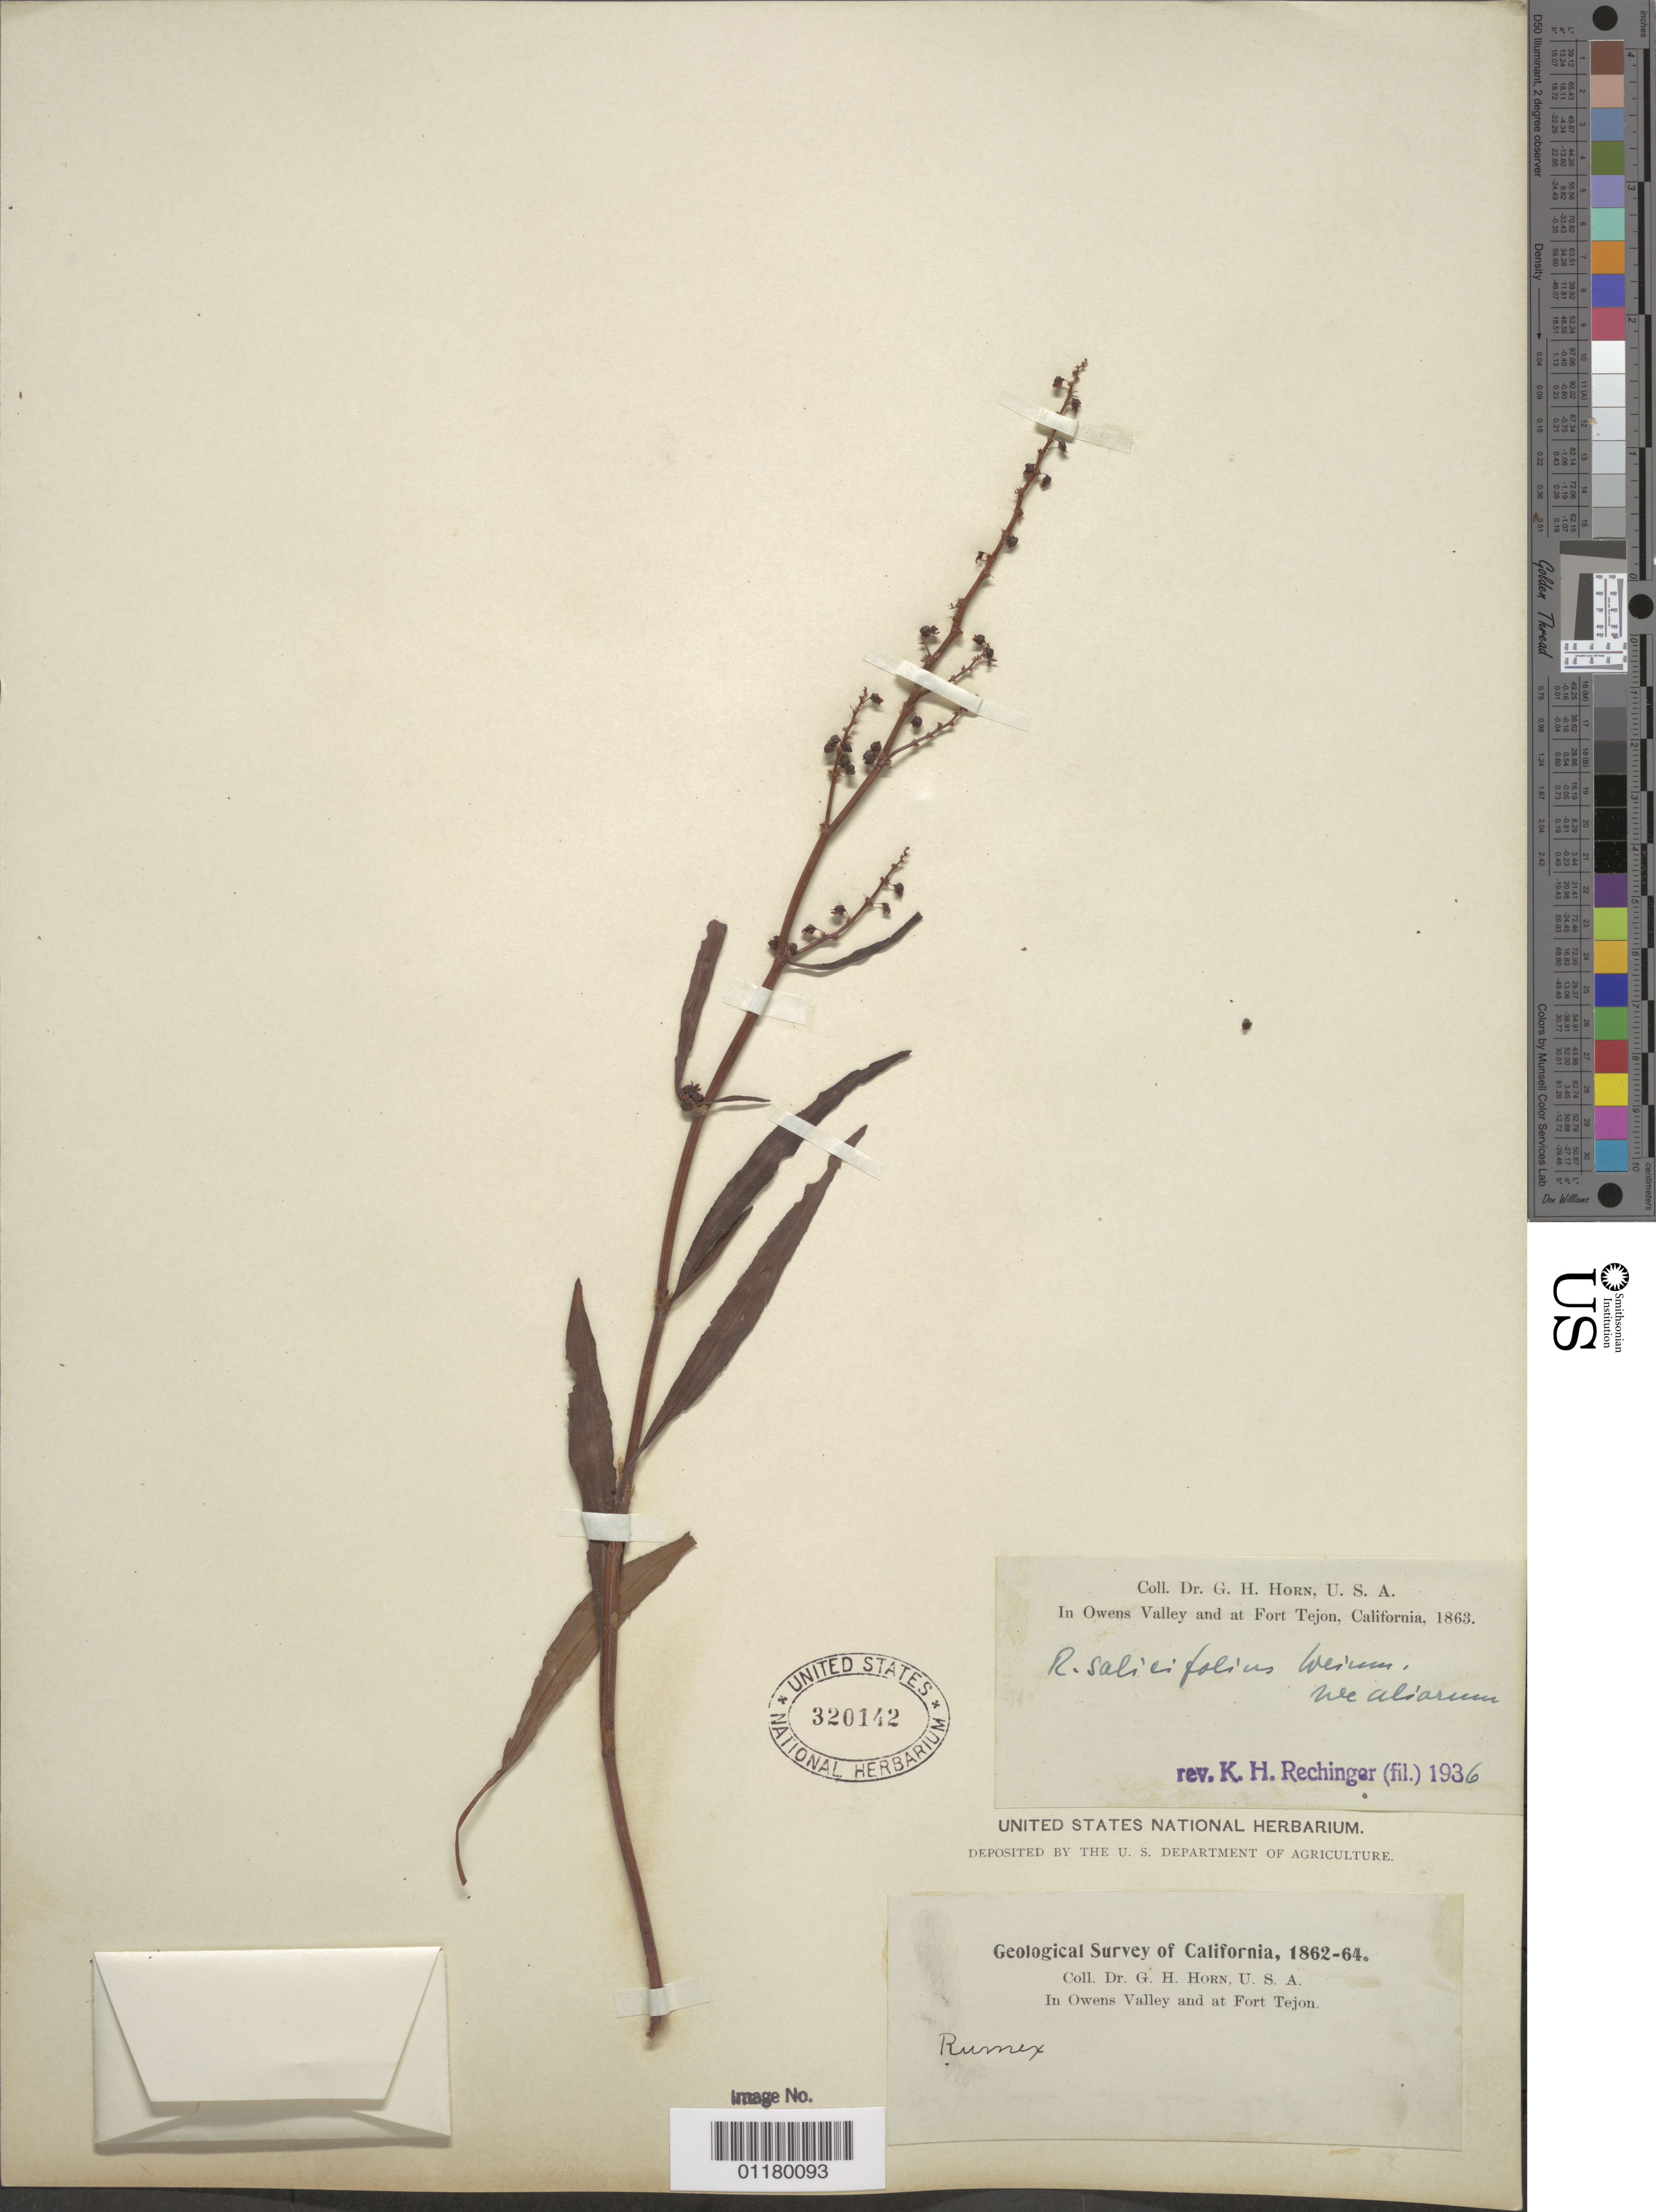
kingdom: Plantae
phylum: Tracheophyta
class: Magnoliopsida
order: Caryophyllales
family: Polygonaceae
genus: Rumex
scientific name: Rumex salicifolius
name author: Weinm.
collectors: G. Horn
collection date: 1862/1864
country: United States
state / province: California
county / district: Kern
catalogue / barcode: US 320142